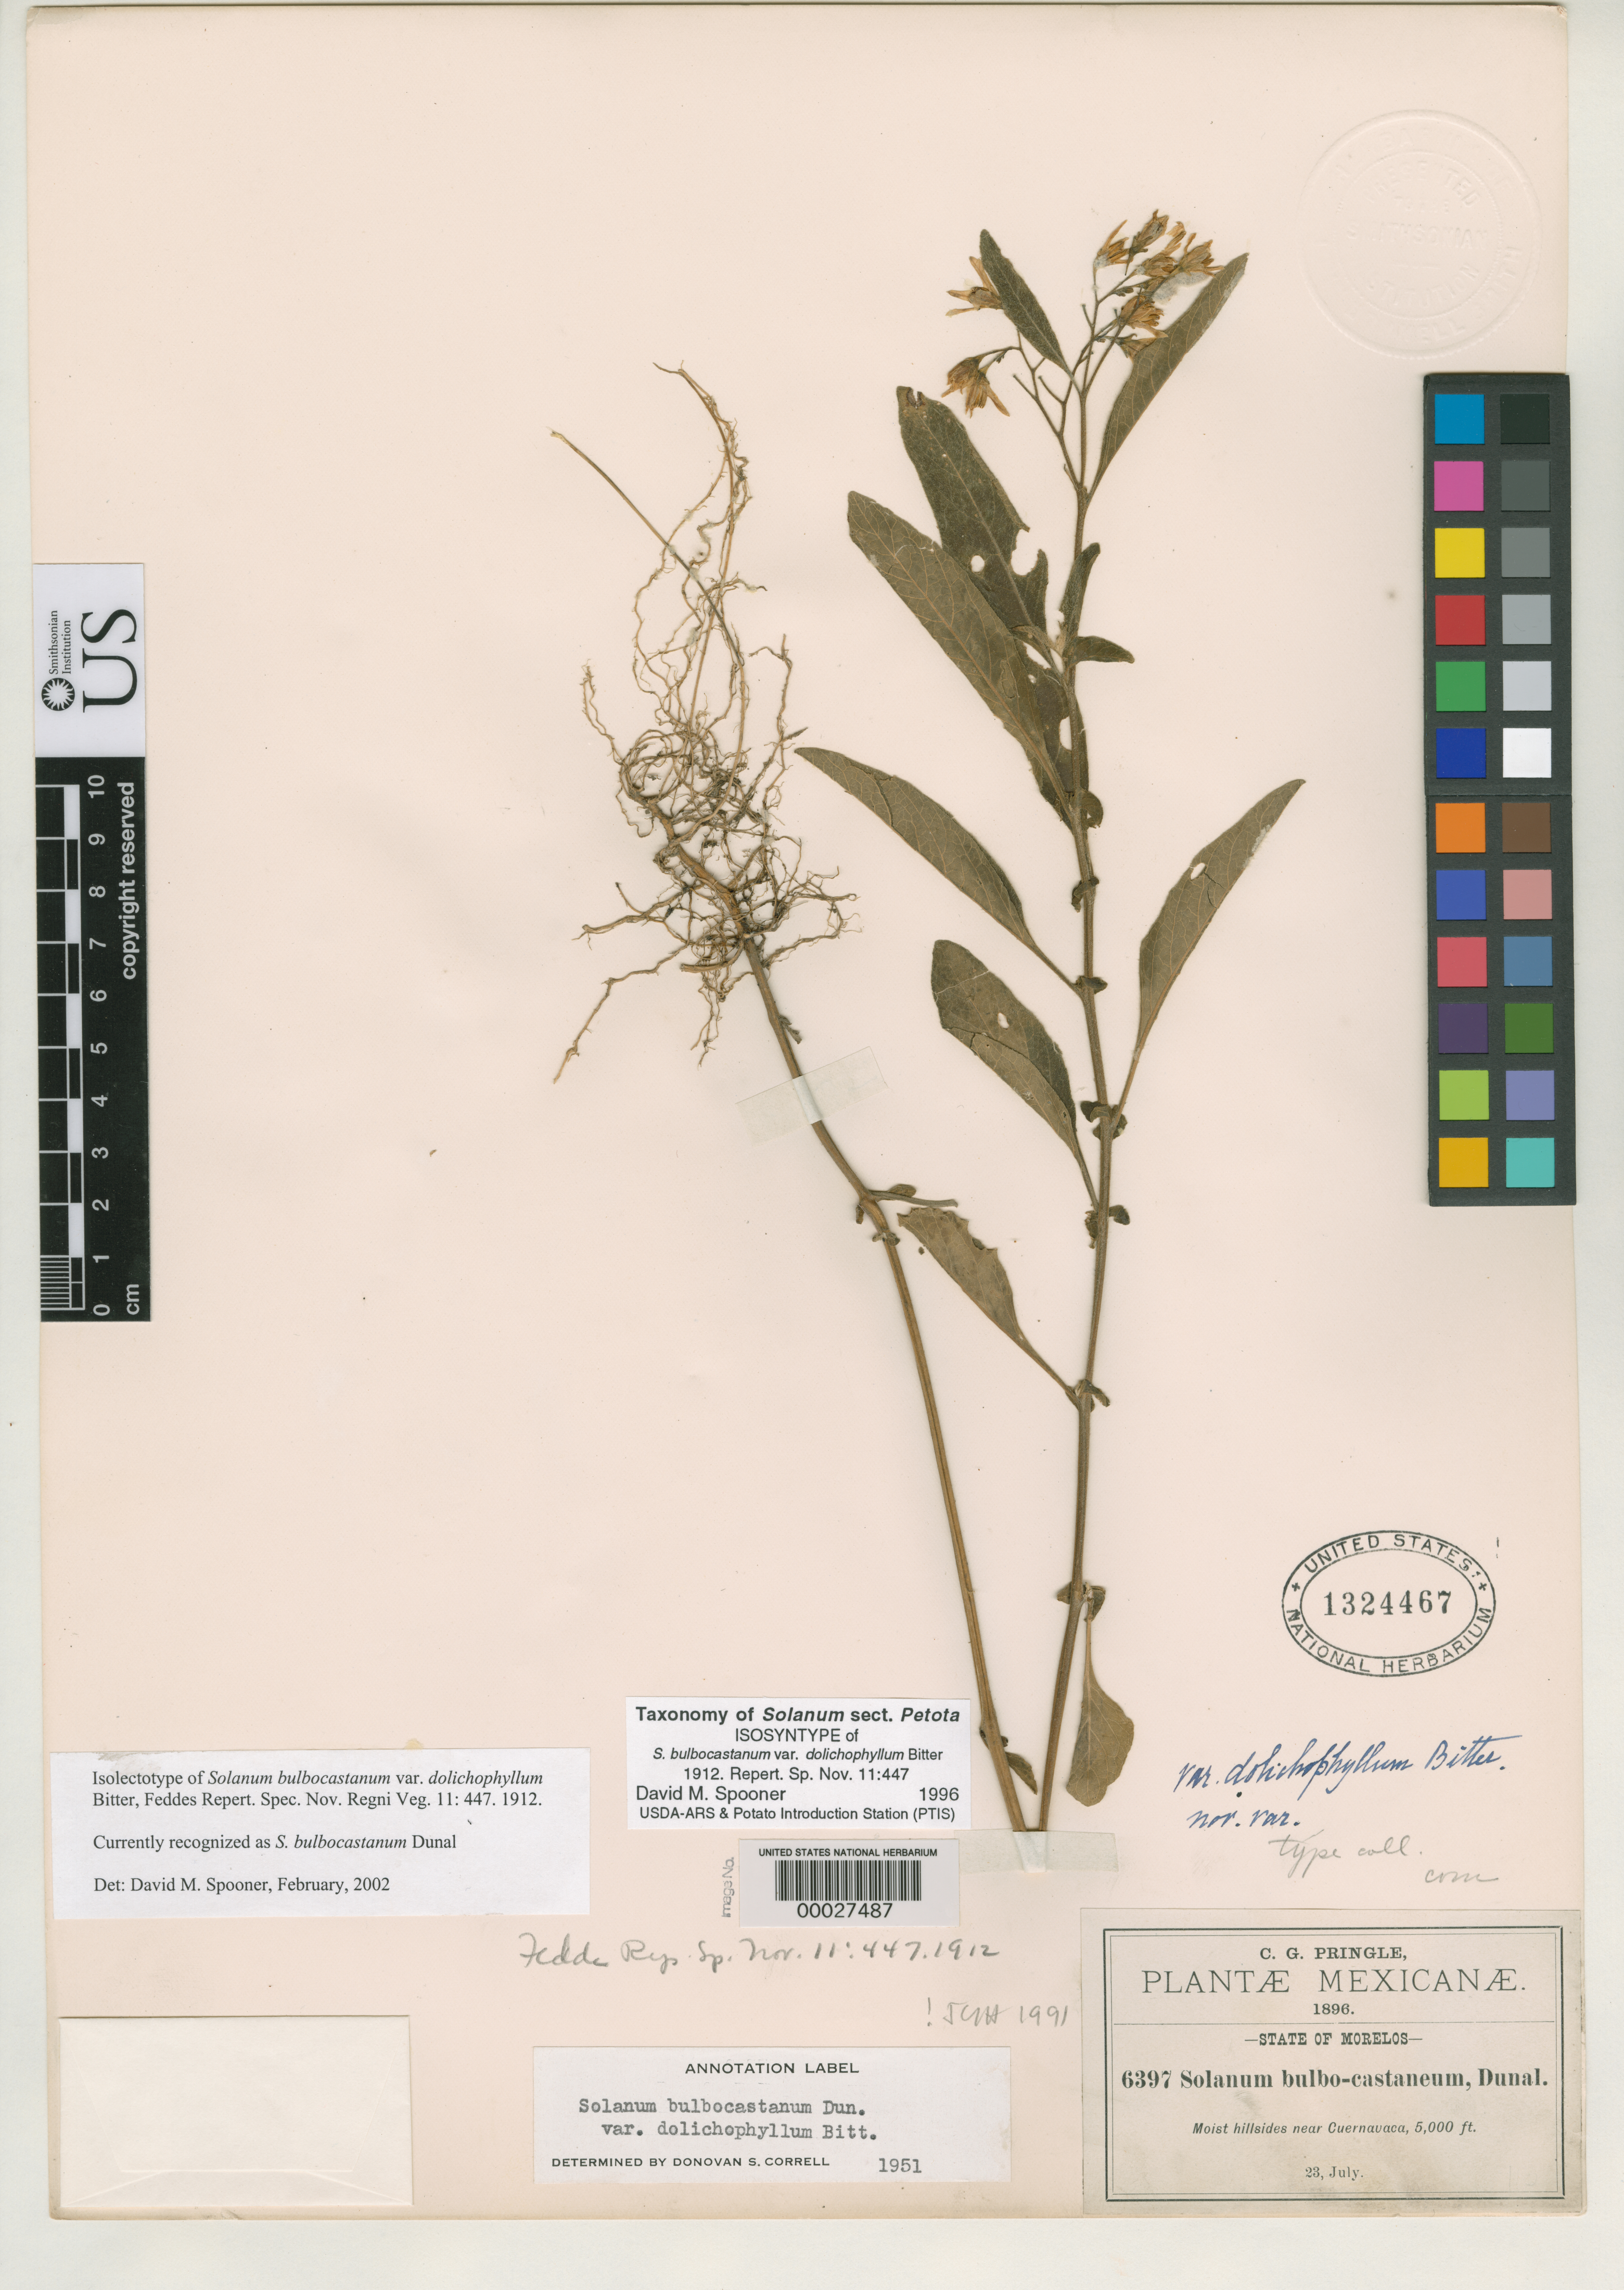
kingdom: Plantae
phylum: Tracheophyta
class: Magnoliopsida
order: Solanales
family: Solanaceae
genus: Solanum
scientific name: Solanum bulbocastanum var. dolichophyllum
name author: Bitter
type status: Isosyntype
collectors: C. G. Pringle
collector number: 6397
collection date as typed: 23 Jul 1896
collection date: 1896-07-23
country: Mexico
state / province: Morelos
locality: Hillsides near Cuernavaca.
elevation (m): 1524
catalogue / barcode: US 1324467